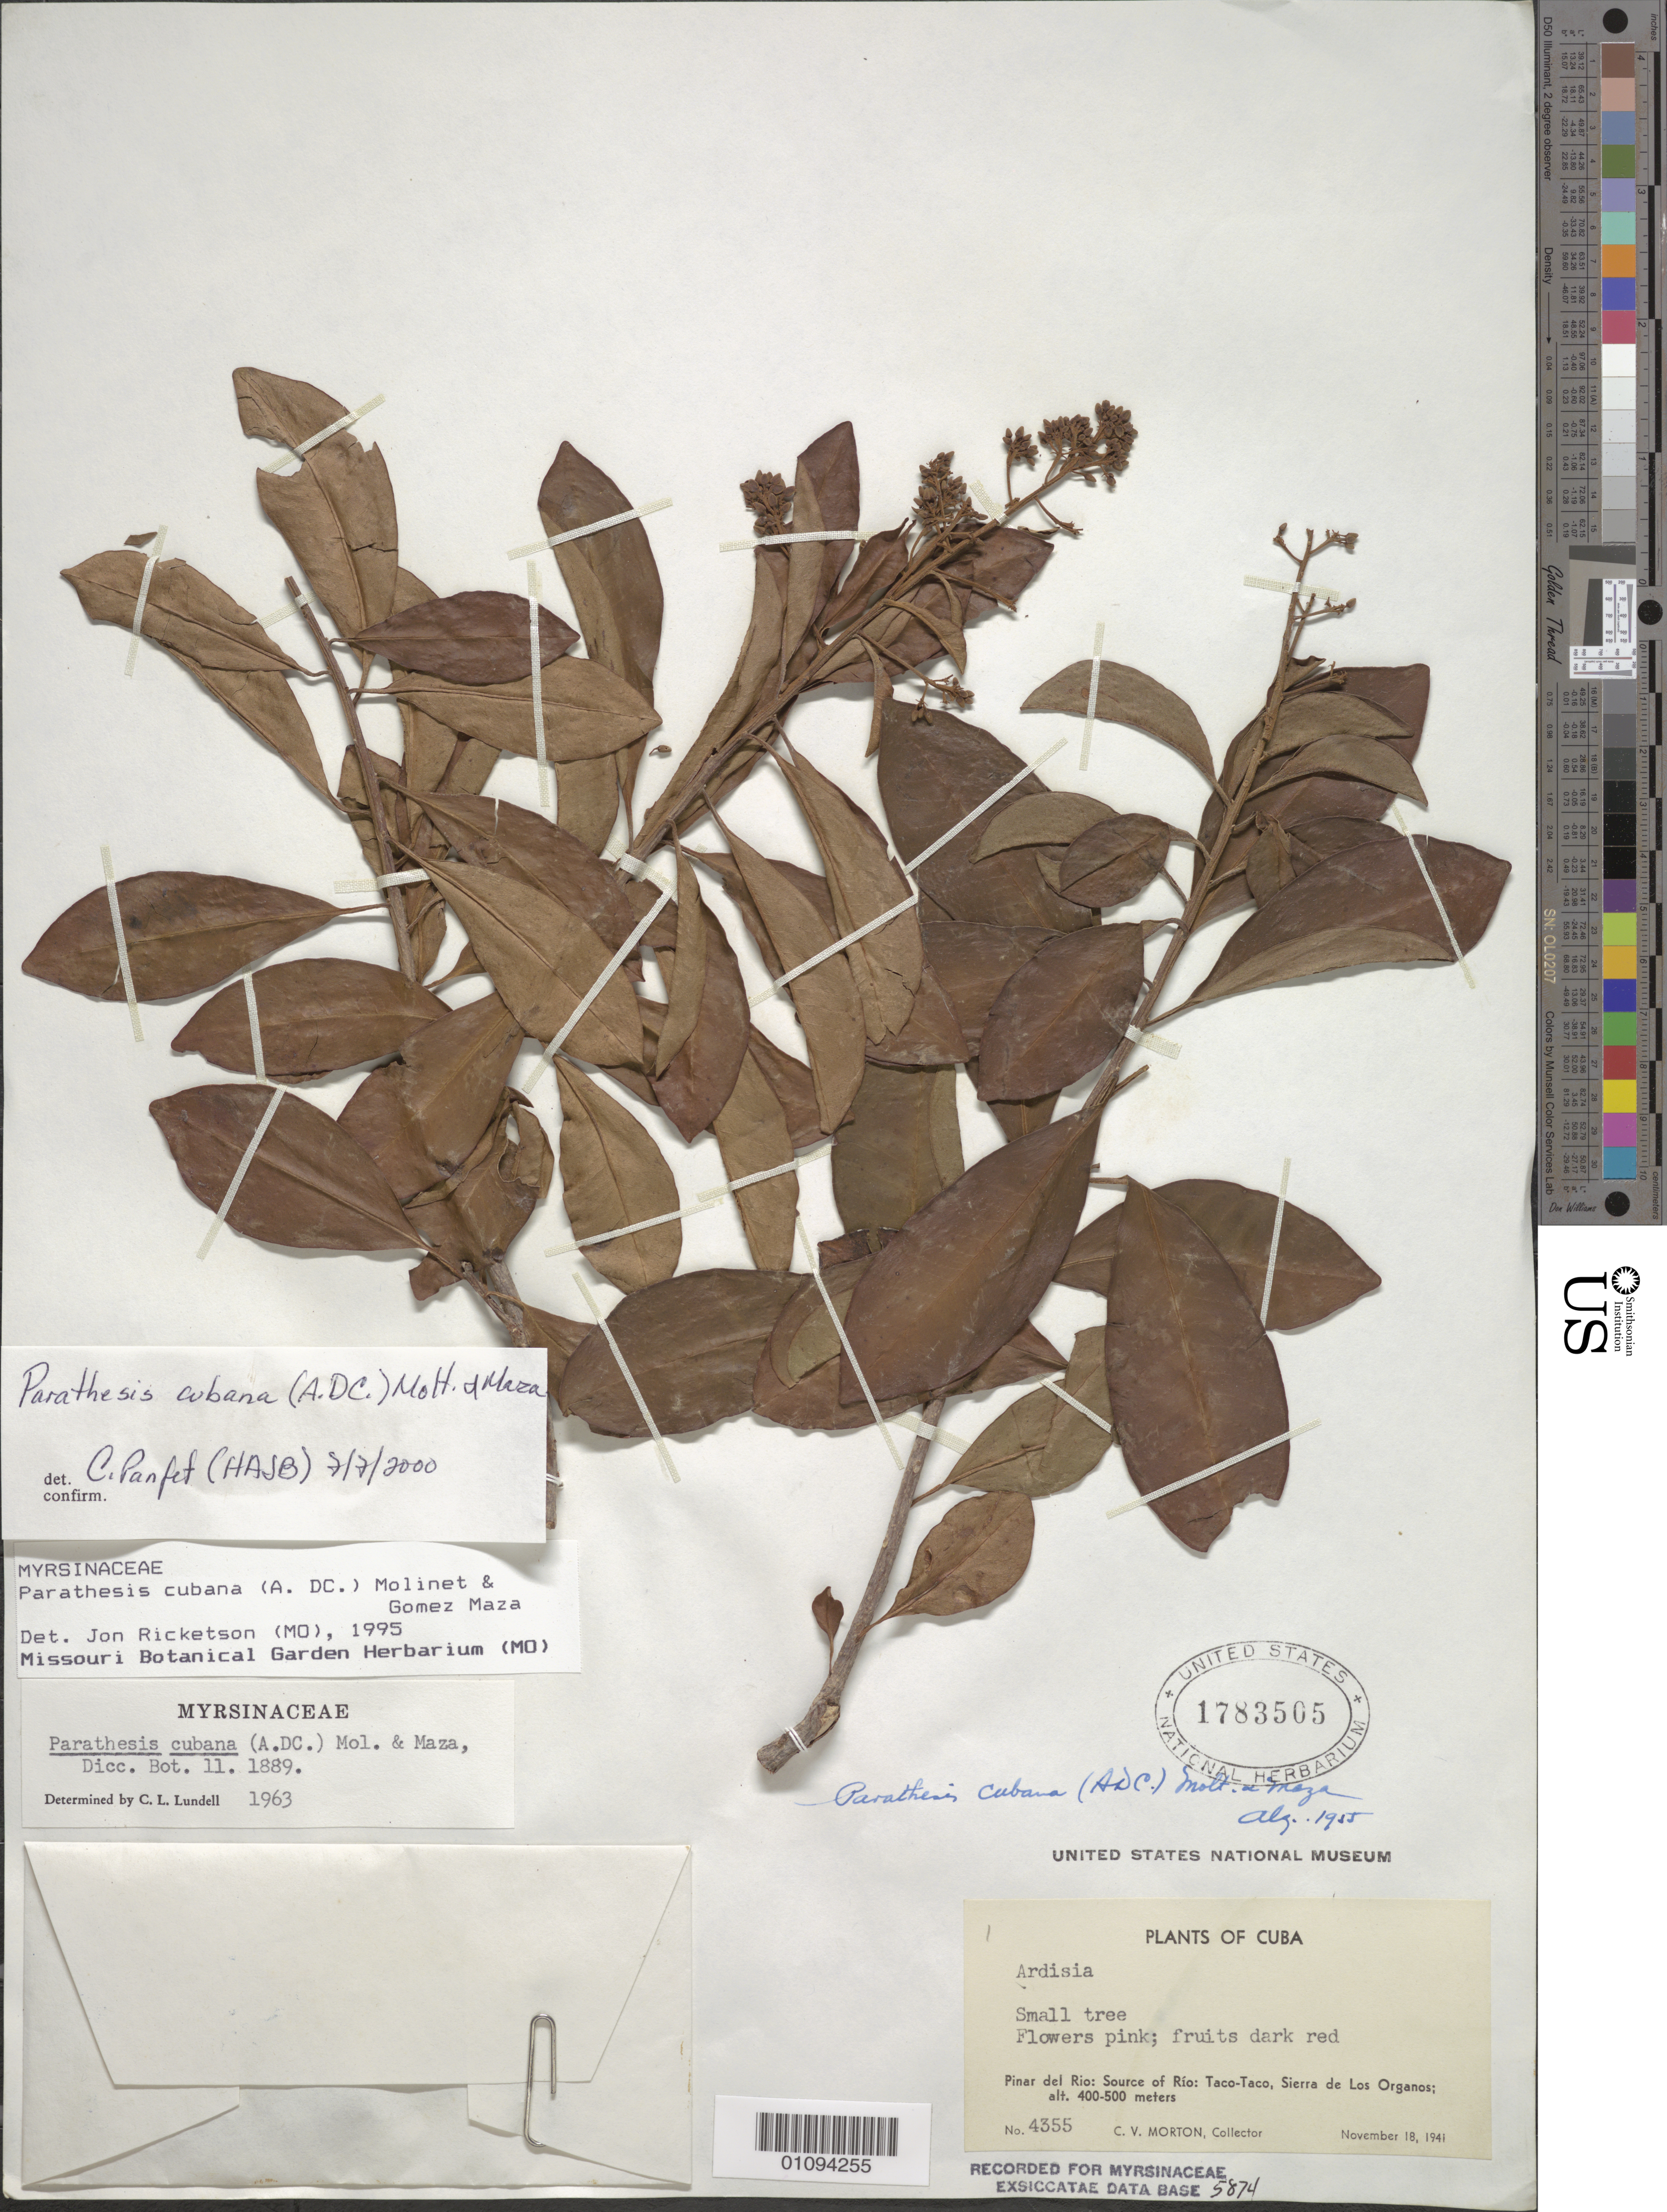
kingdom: Plantae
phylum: Tracheophyta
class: Magnoliopsida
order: Ericales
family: Primulaceae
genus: Parathesis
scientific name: Parathesis cubana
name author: (A. DC.) Molinet & M. Gómez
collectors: C. V. Morton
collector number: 4355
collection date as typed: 18 Nov 1941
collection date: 1941-11-18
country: Cuba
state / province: Pinar del Rio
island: Cuba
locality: Source of Rio: Taco-Taco, Sierra de Los Organos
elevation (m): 400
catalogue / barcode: US 1783505